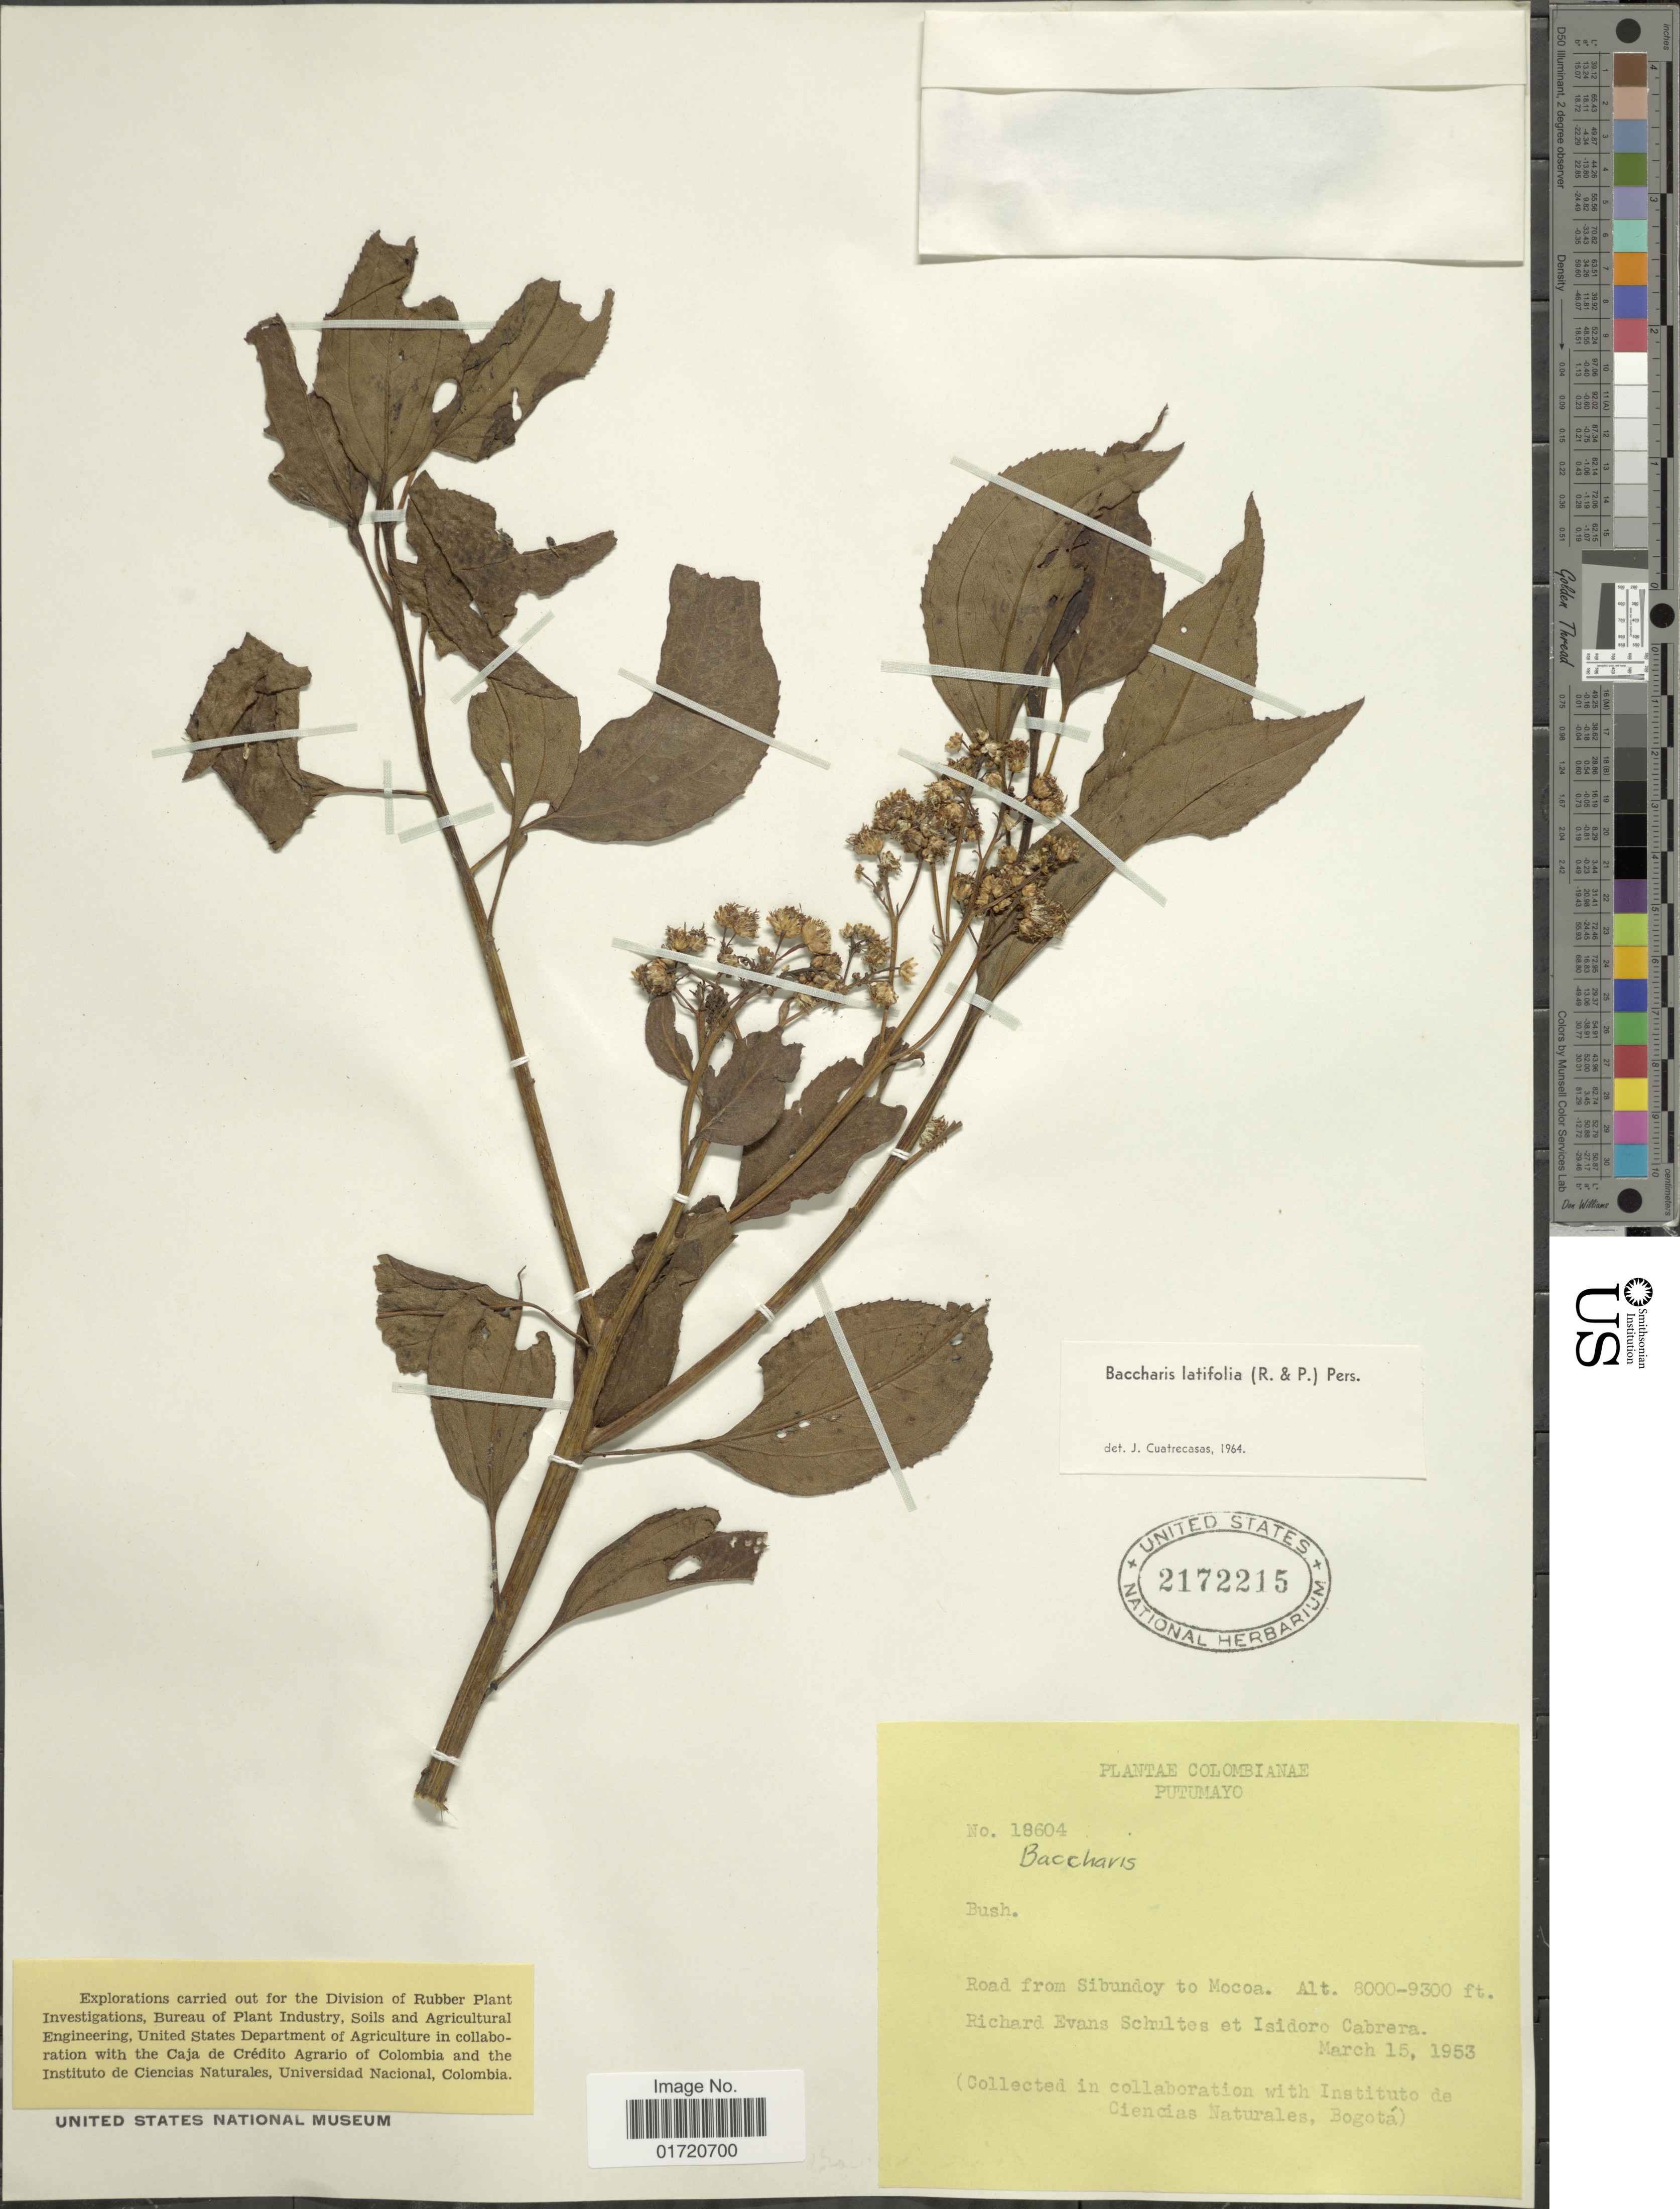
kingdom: Plantae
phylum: Tracheophyta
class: Magnoliopsida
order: Asterales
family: Asteraceae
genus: Baccharis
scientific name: Baccharis latifolia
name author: (Ruiz & Pav.) Pers.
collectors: R. E. Schultes & I. Cabrera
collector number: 18604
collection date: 1953-03-15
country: Colombia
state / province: Putumayo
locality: Road from Sibundoy to Mocoa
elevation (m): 2438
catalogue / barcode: US 2172215